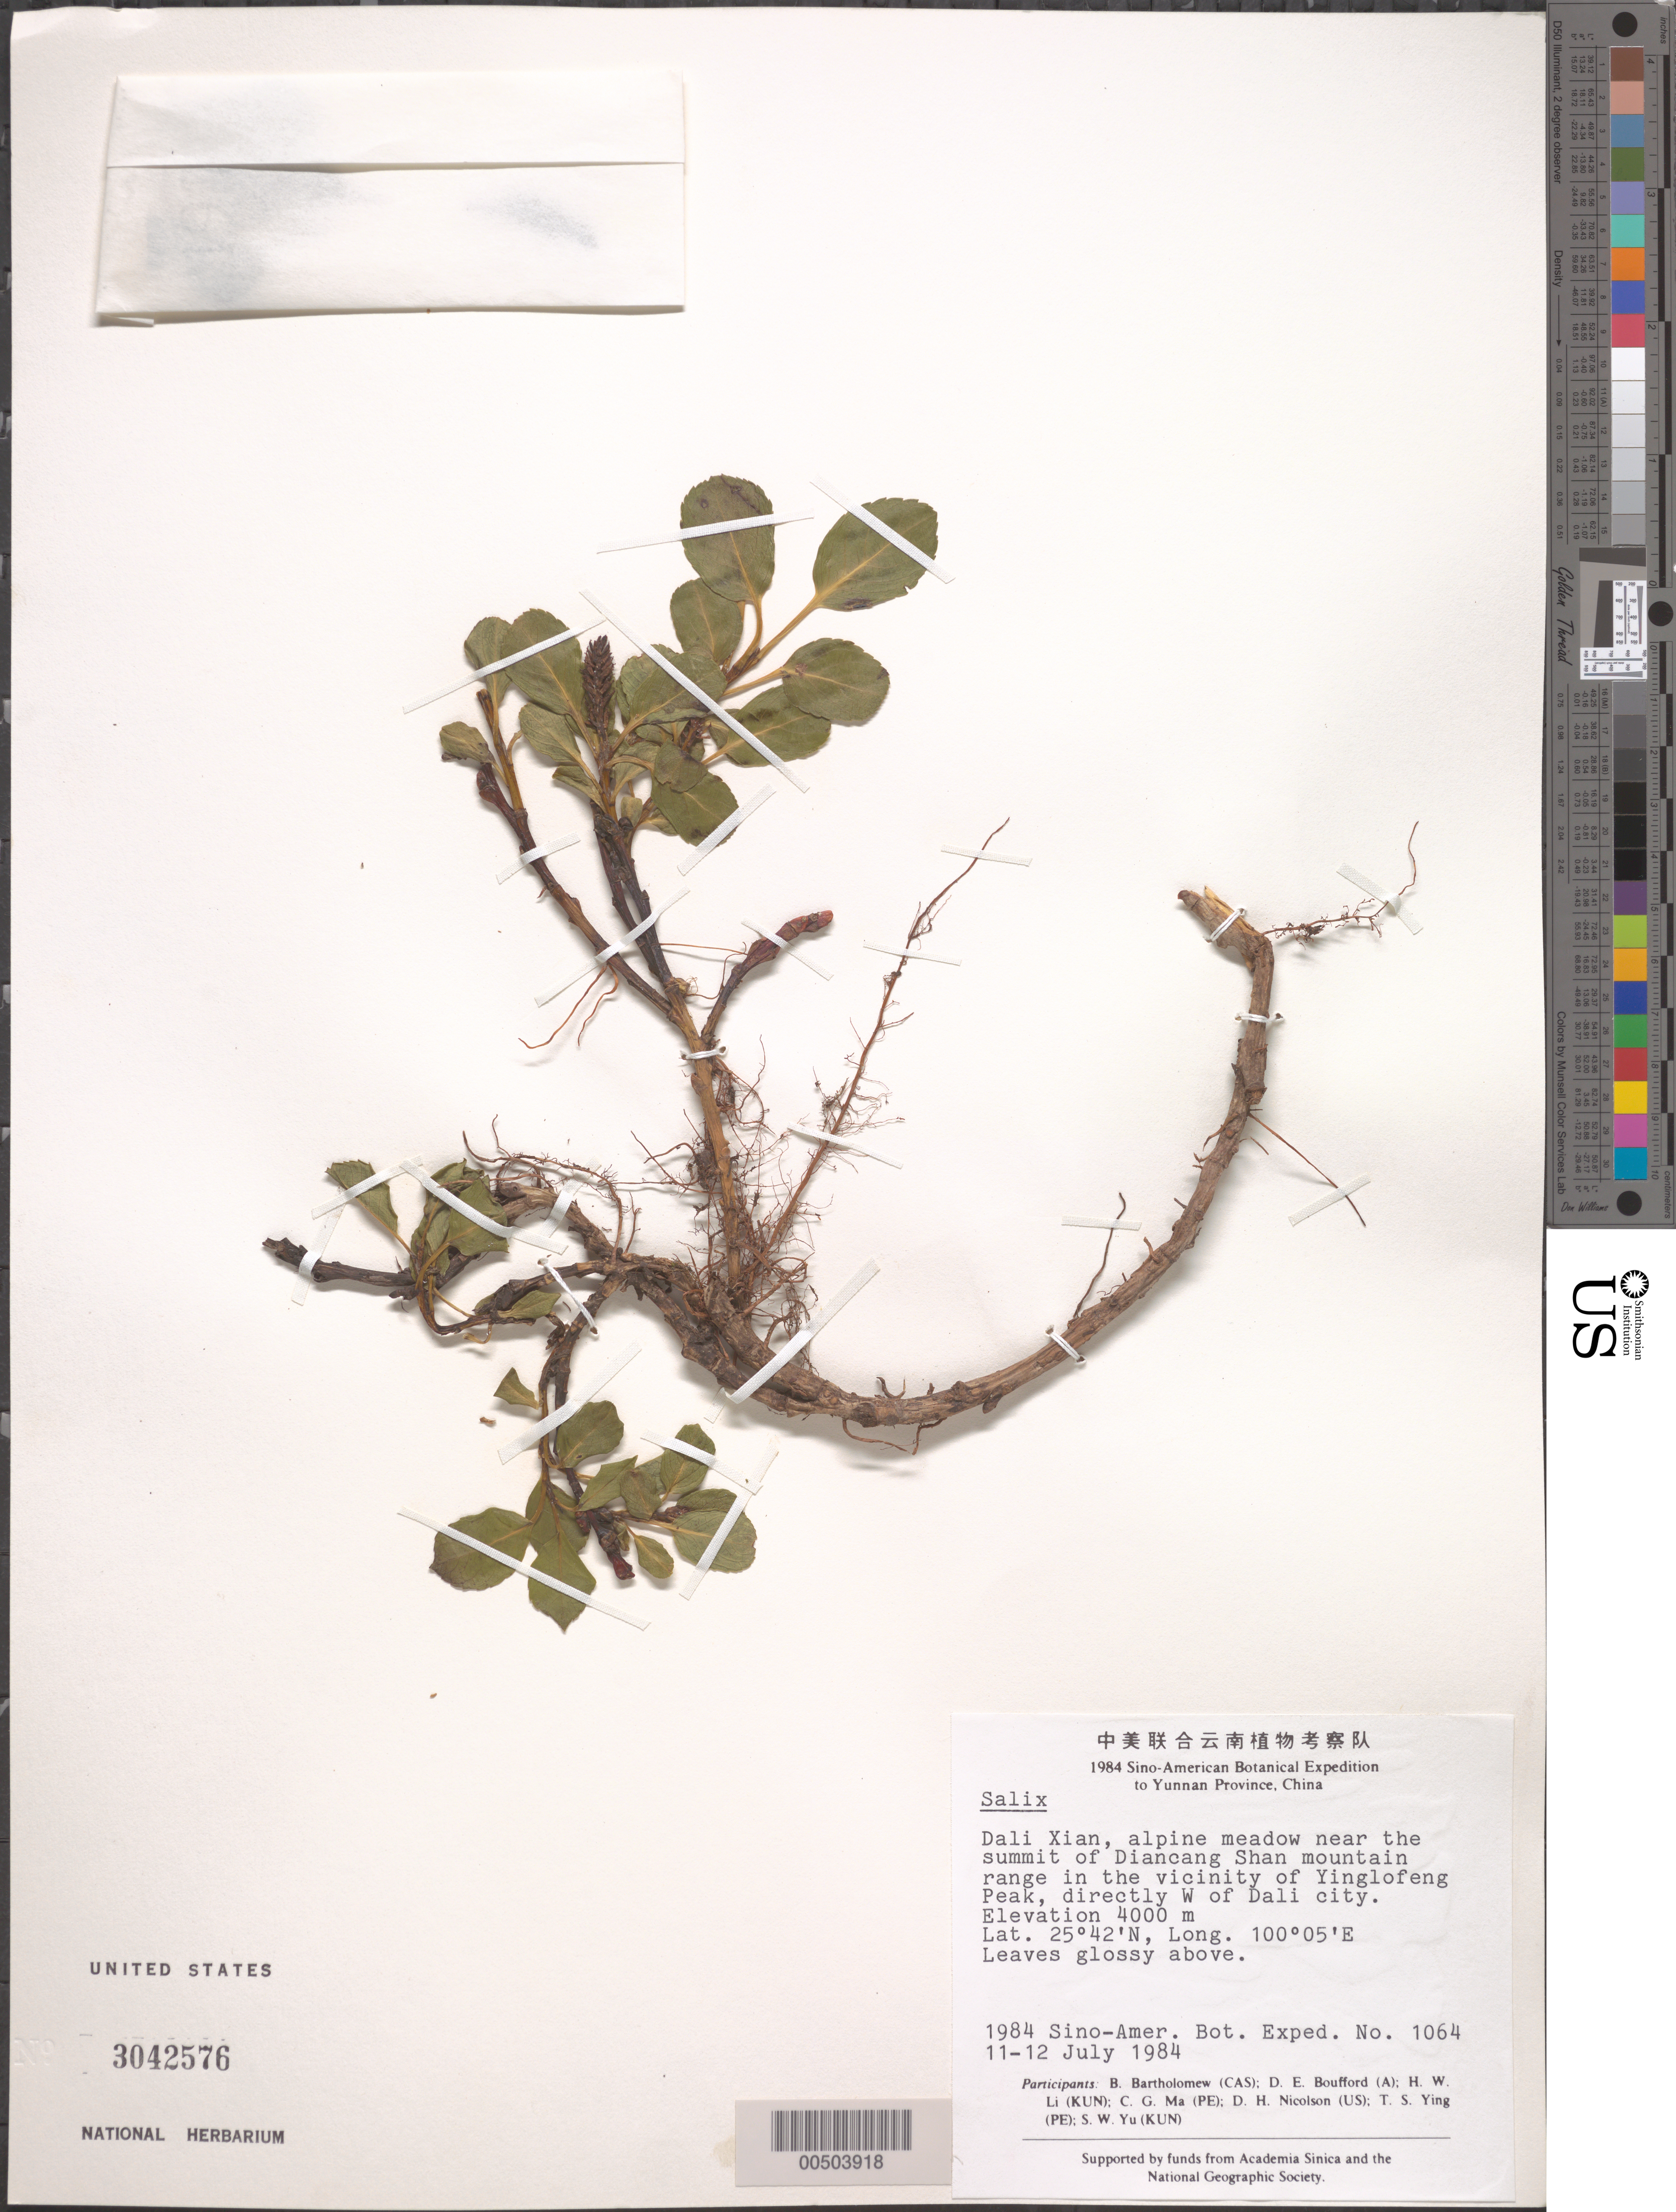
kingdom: Plantae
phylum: Tracheophyta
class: Magnoliopsida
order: Malpighiales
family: Salicaceae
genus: Salix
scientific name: Salix sp.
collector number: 1064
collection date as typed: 11 Jul 1984 to 12 Jul 1984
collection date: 1984-07-11/1984-07-12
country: China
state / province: Yunnan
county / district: Dali Bai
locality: Alpine meadow near the summit of Diancang Shan mountain range in the vicinity of Yinglofeng Peak, directly W of Dali city.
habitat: Leaves glossy above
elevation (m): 4000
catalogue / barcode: US 3042576